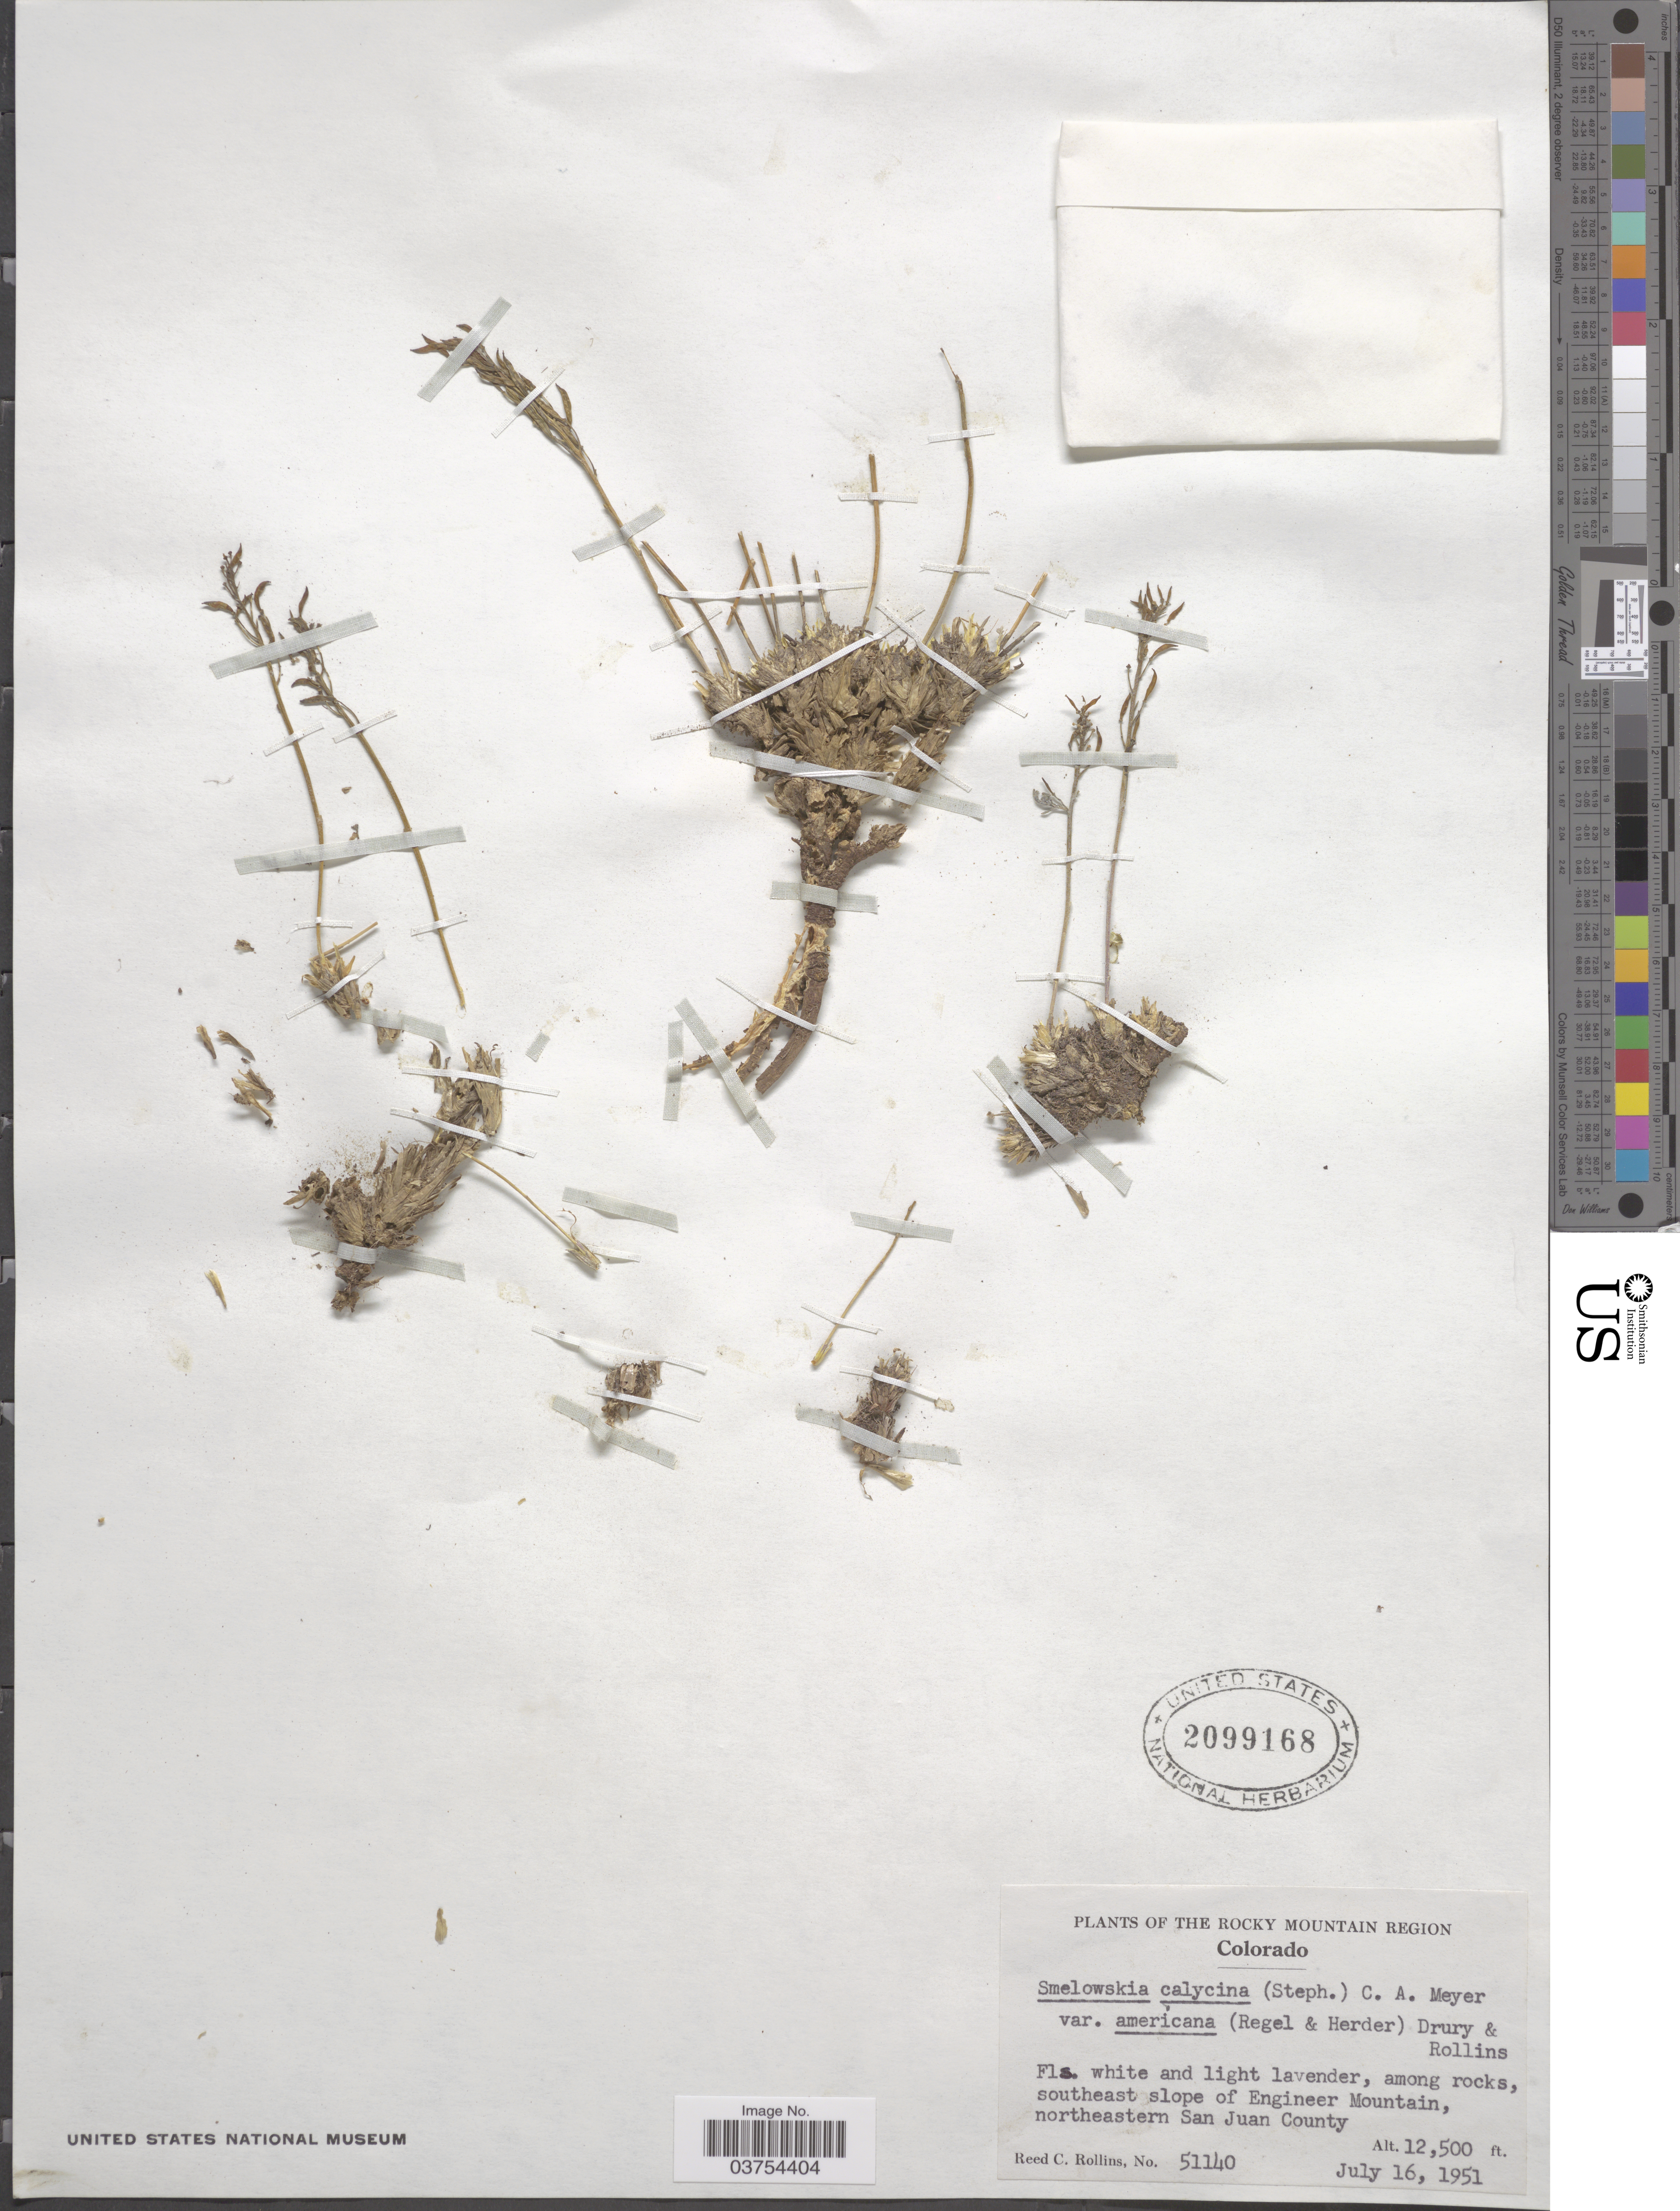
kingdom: Plantae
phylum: Tracheophyta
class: Magnoliopsida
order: Brassicales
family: Brassicaceae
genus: Smelowskia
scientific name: Smelowskia calycina var. americana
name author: (Regel & Herder) W.H.Drury & Rollins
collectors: R. C. Rollins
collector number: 51140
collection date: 1951-07-16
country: United States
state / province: Colorado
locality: The Rocky Mountain Region. Southeast slope of Engineer Mountain, northeastern San Juan County.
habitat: among rocks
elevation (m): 3810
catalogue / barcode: US 2099168